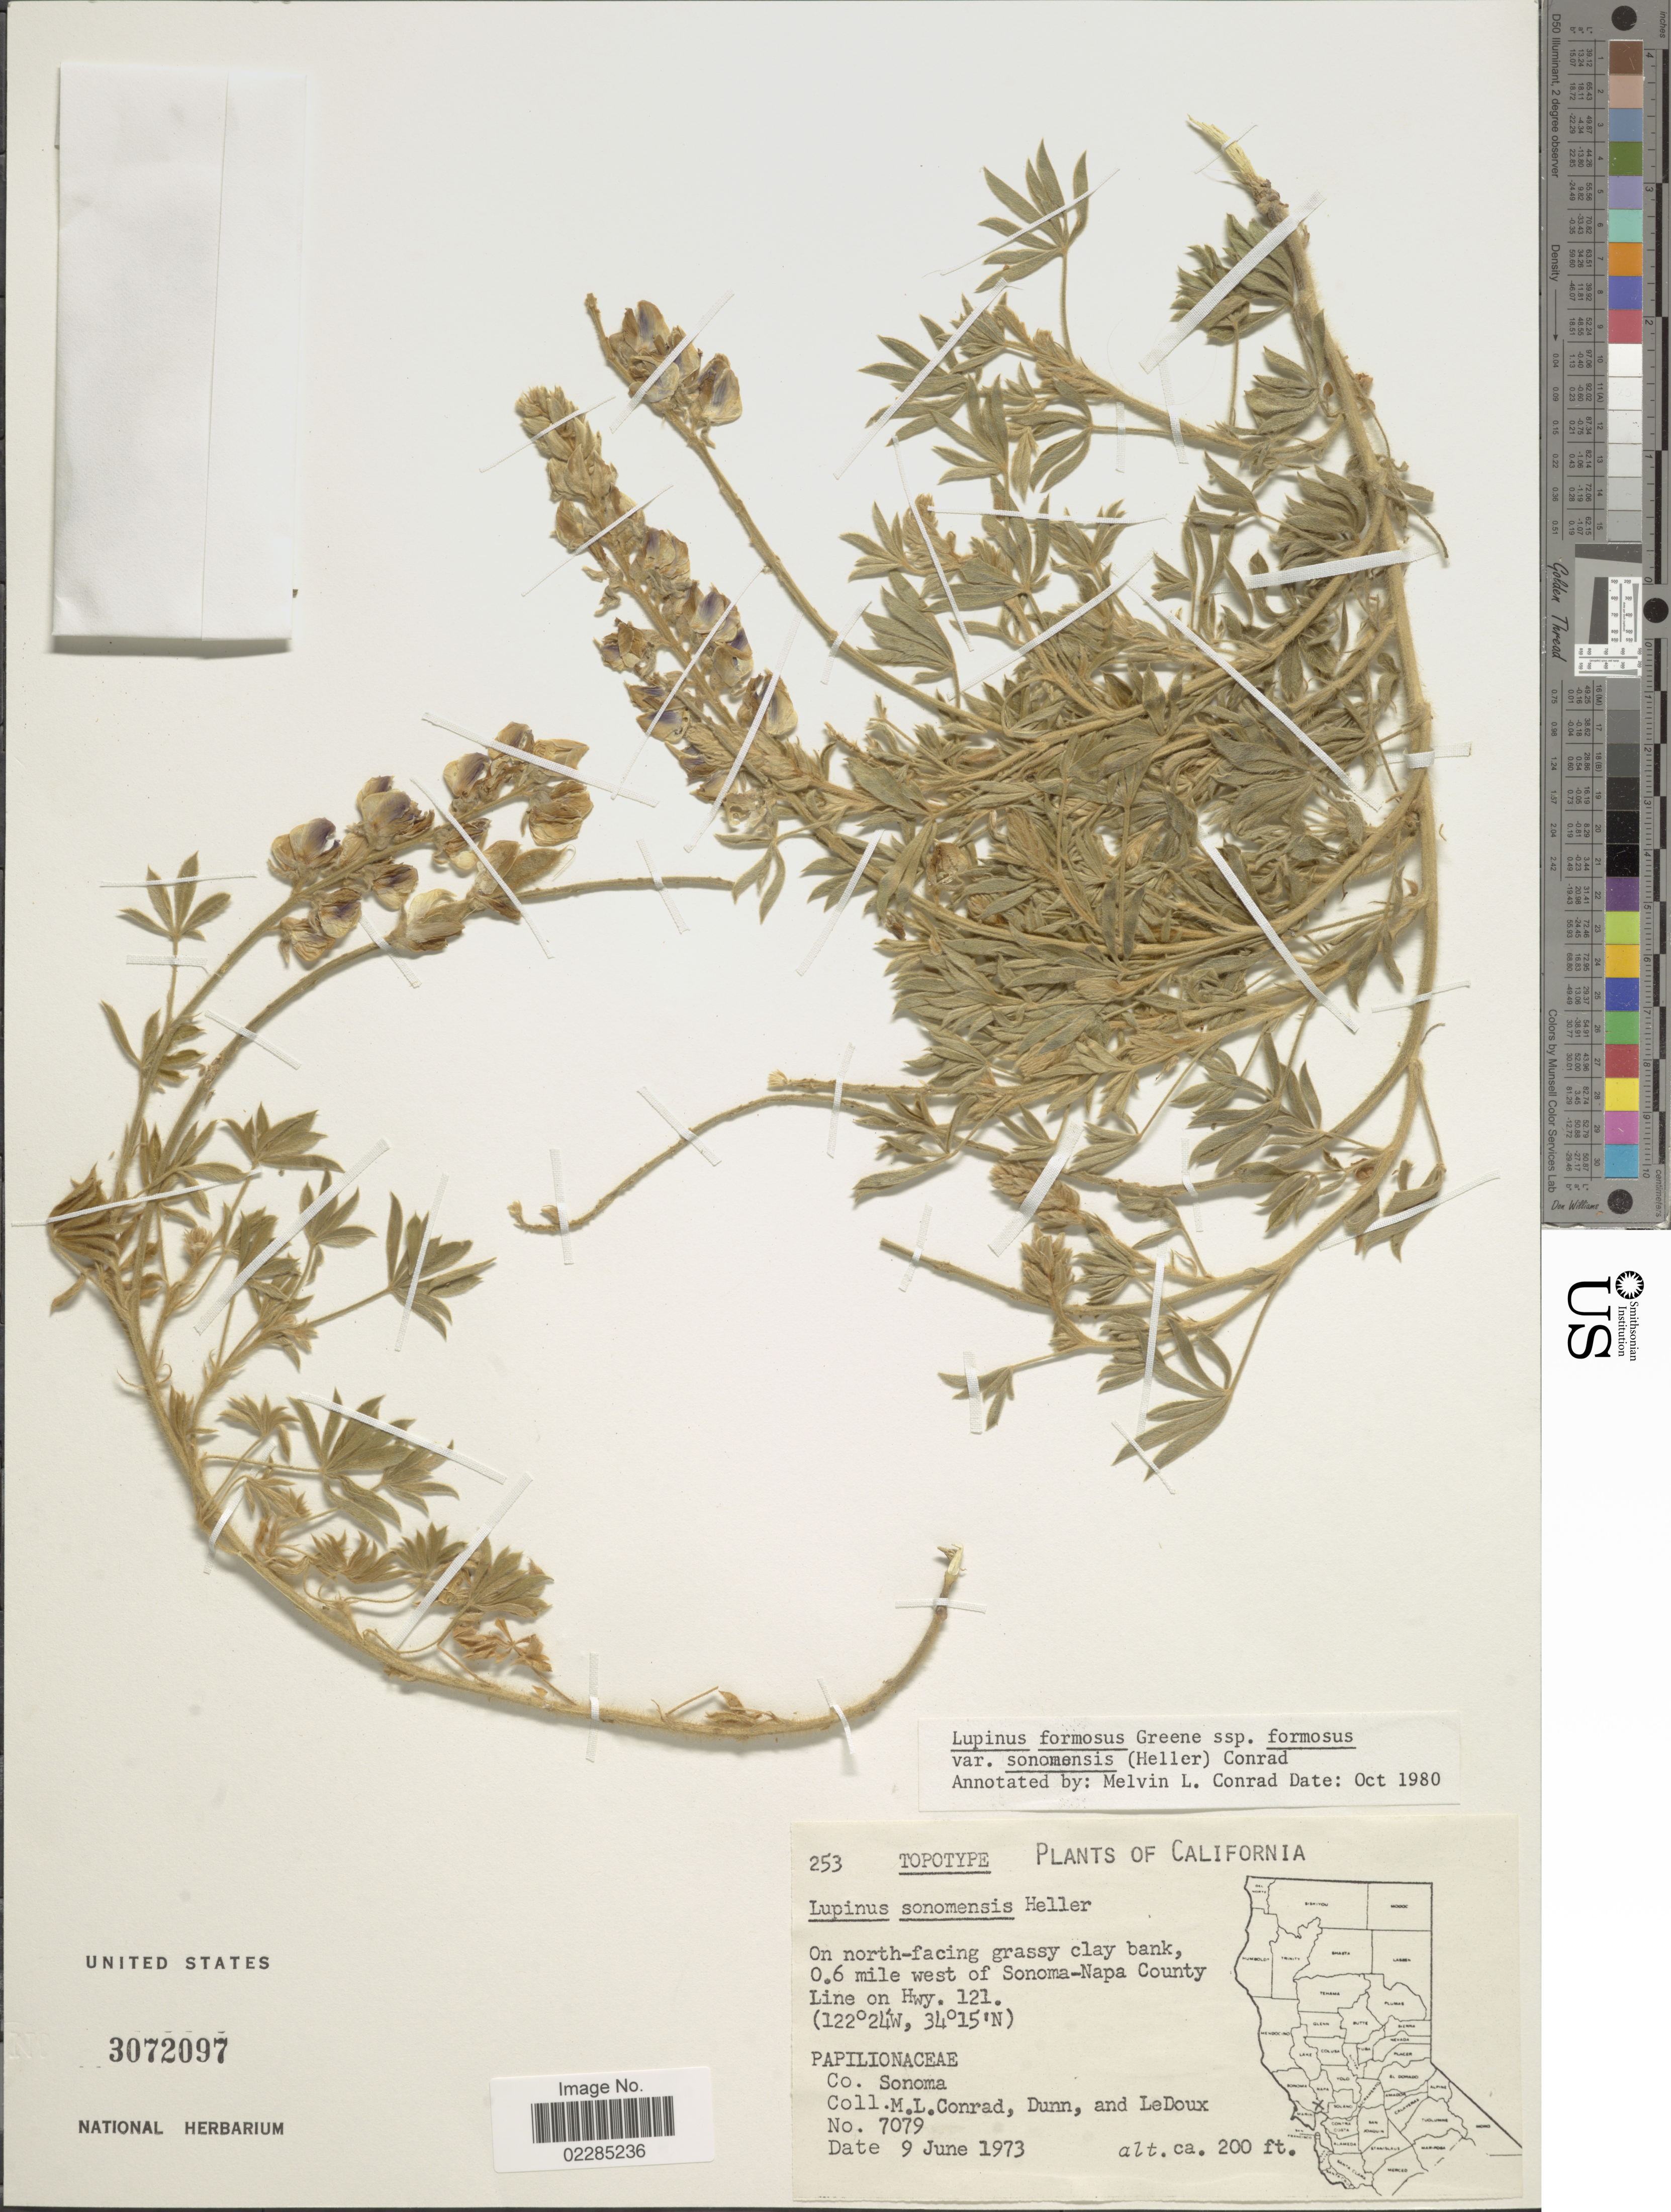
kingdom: Plantae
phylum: Tracheophyta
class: Magnoliopsida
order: Fabales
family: Fabaceae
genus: Lupinus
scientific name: Lupinus formosus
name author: Greene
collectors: M. Conrad, Dunn, -- & -. Ledoux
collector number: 7079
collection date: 1973-06-09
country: United States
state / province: California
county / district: Sonoma/Napa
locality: On north- facing grassy clay bank, 0.6 mile west of Sonoma- Napa County Line on Hwy. 121. Co. Sonoma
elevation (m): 61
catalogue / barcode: US 3072097